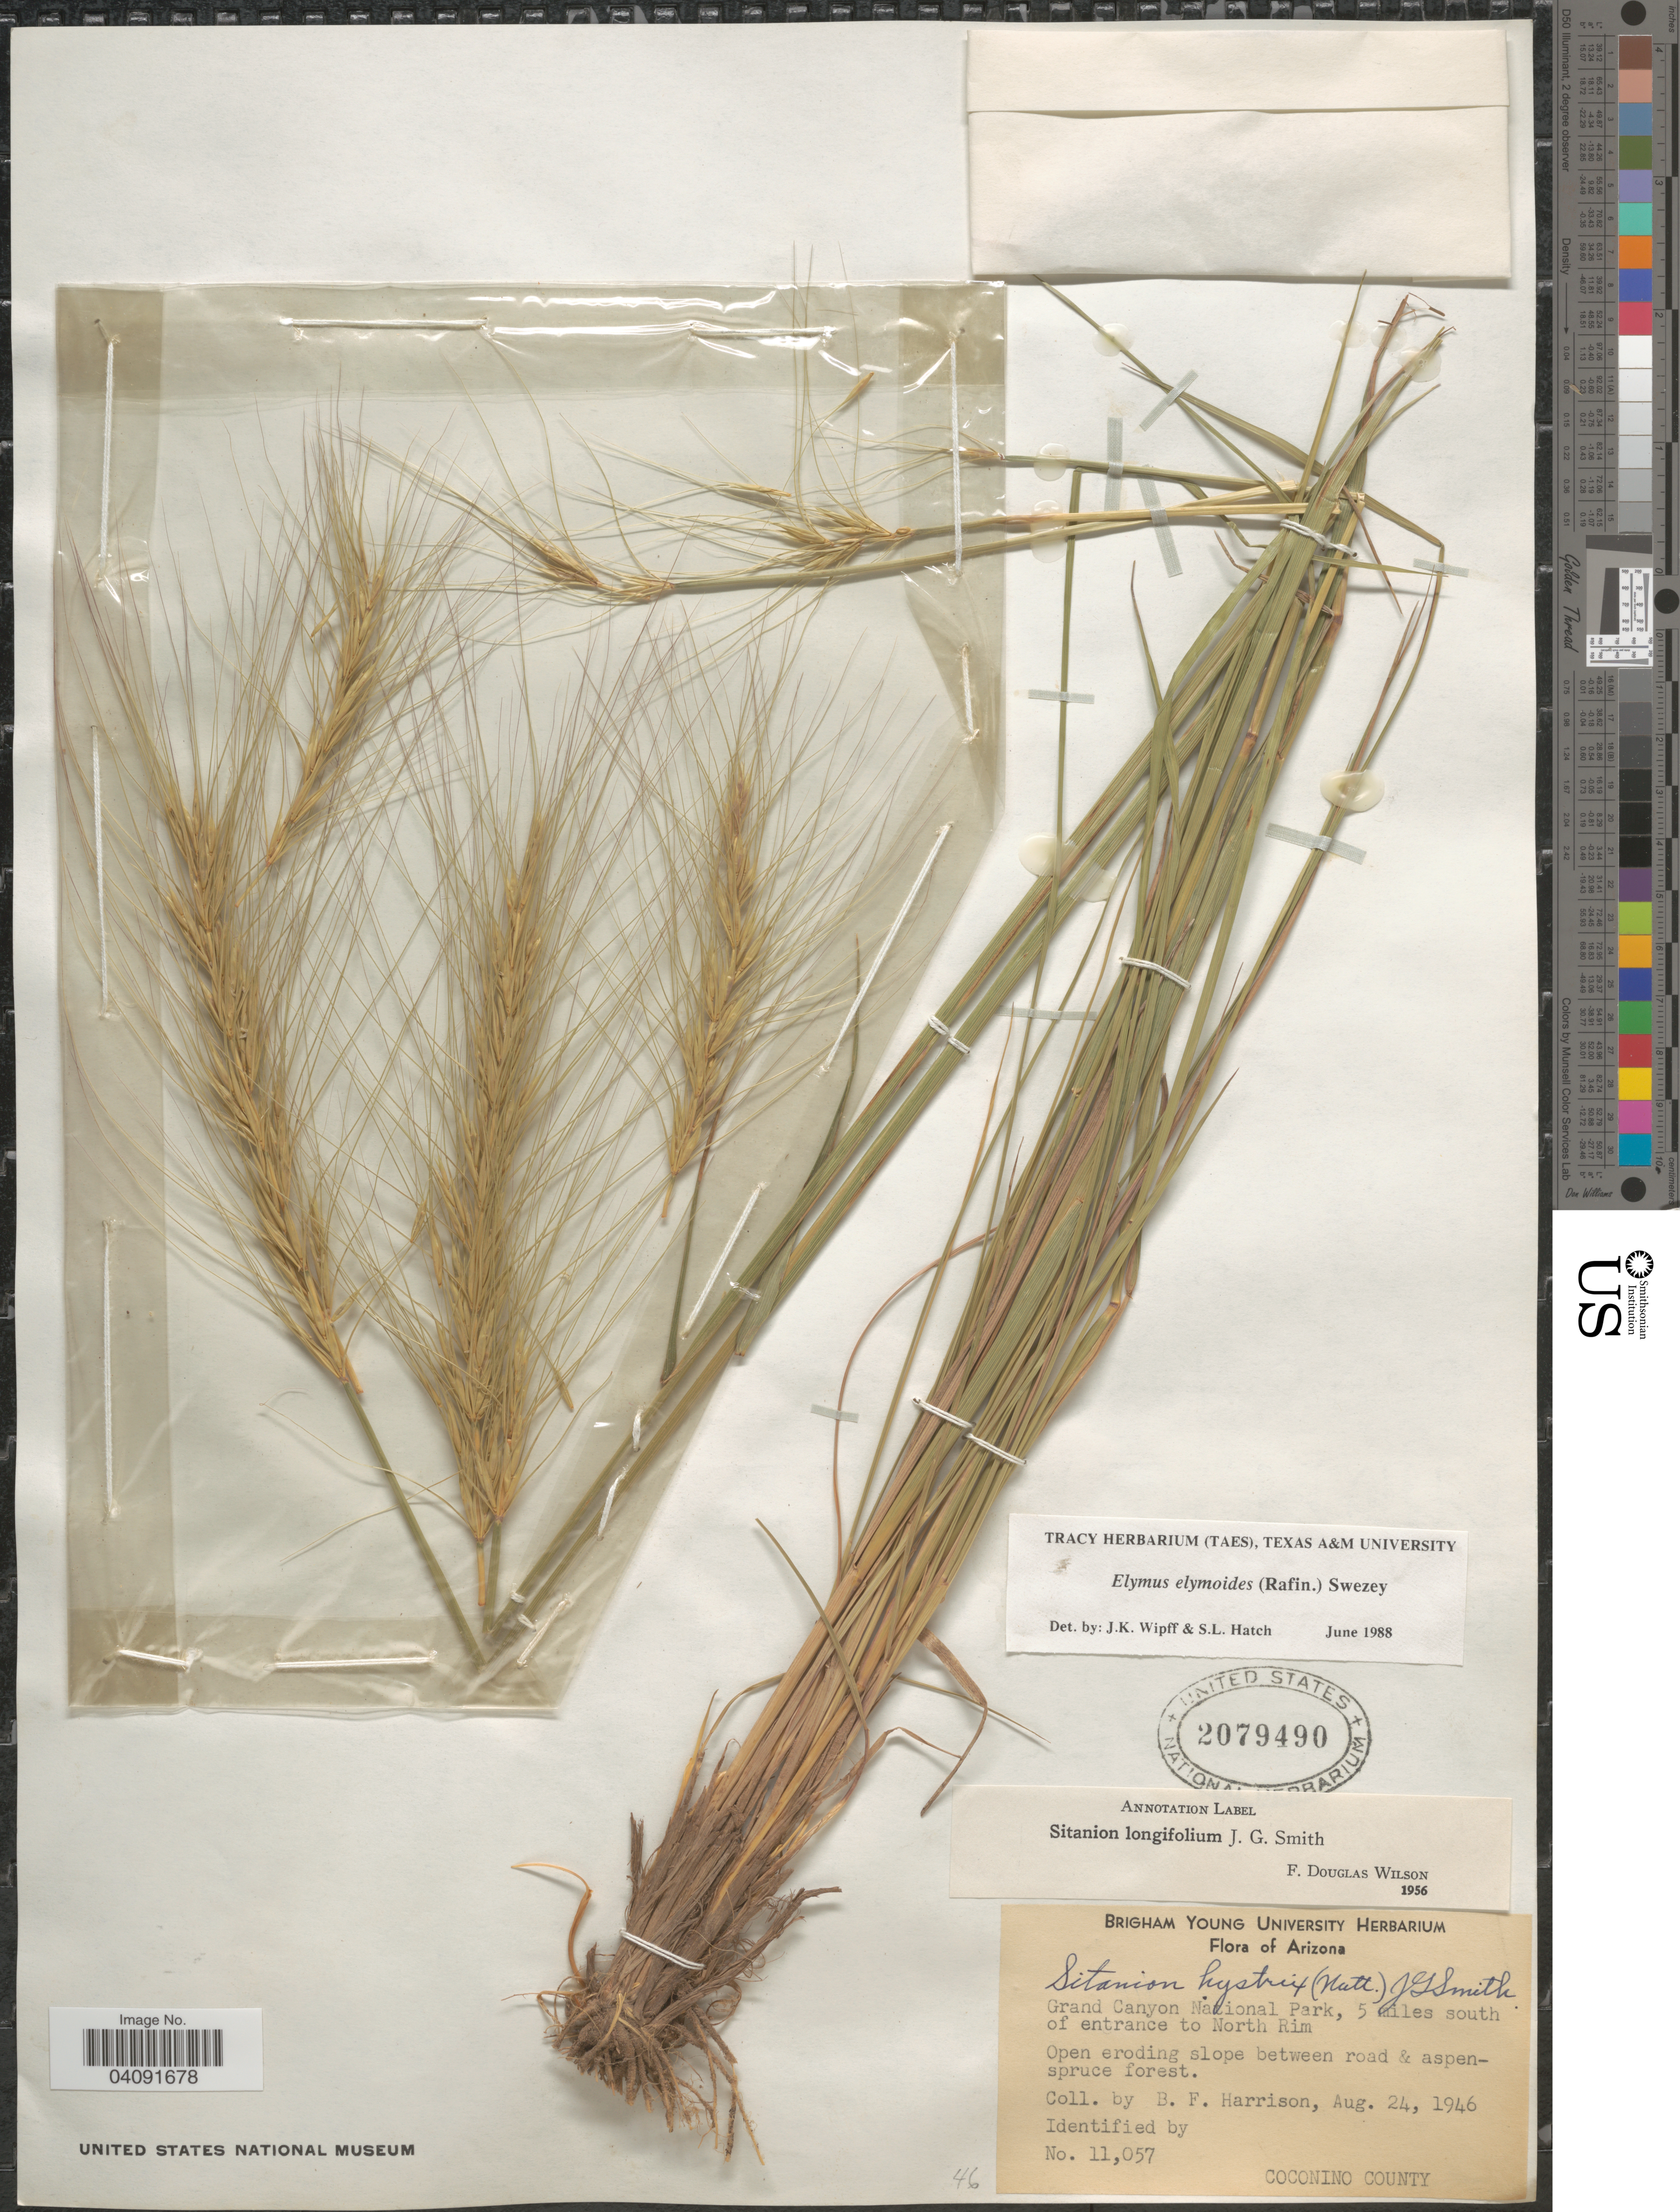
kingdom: Plantae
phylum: Tracheophyta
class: Liliopsida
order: Poales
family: Poaceae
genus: Elymus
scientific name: Elymus elymoides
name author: (Raf.) Swezey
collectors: B. F. Harrison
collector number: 11057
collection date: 1946-08-24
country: United States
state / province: Arizona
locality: Grand Canyon National Park, 5 miles south of entrance to North Rim. Coconino County.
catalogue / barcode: US 2079490